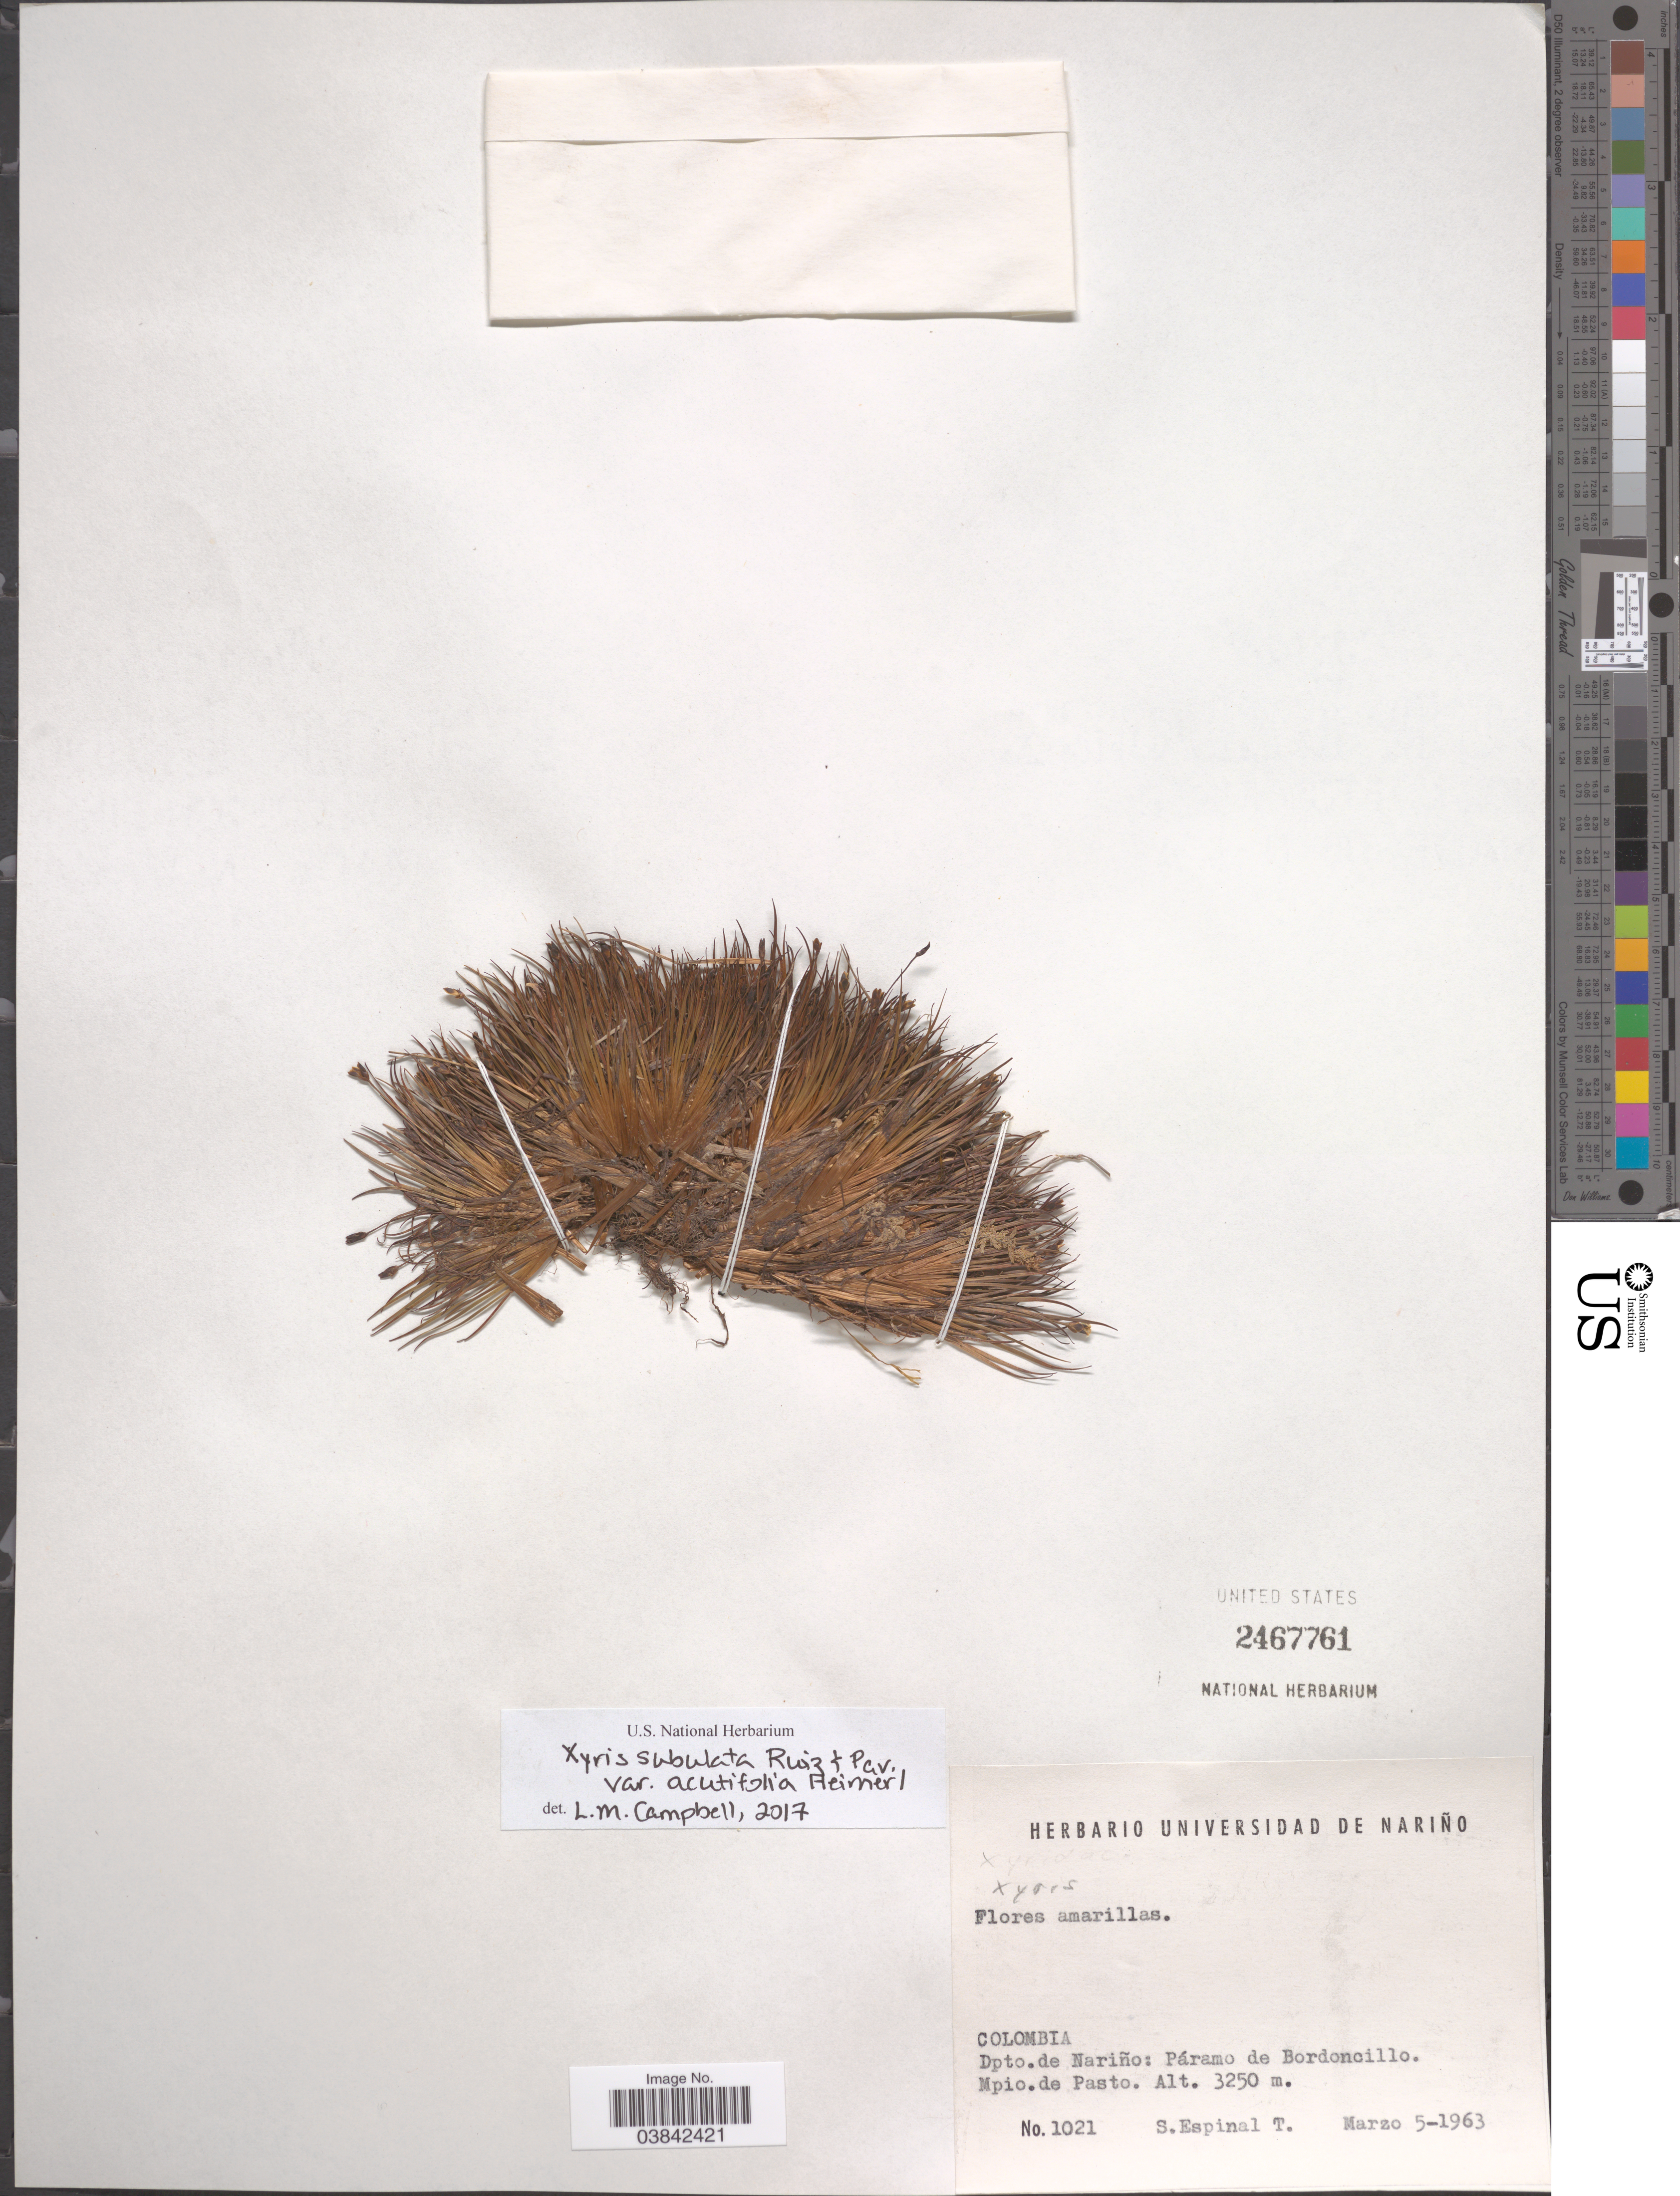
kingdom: Plantae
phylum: Tracheophyta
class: Liliopsida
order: Poales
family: Xyridaceae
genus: Xyris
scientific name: Xyris subulata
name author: Ruiz & Pav.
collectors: S. Espinal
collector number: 1021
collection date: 1963-03-05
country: Colombia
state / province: Nariño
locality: Dpto. de Nariño: Páramo de Bordoncillo. Mpio. de Pasto.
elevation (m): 3250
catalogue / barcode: US 2467761